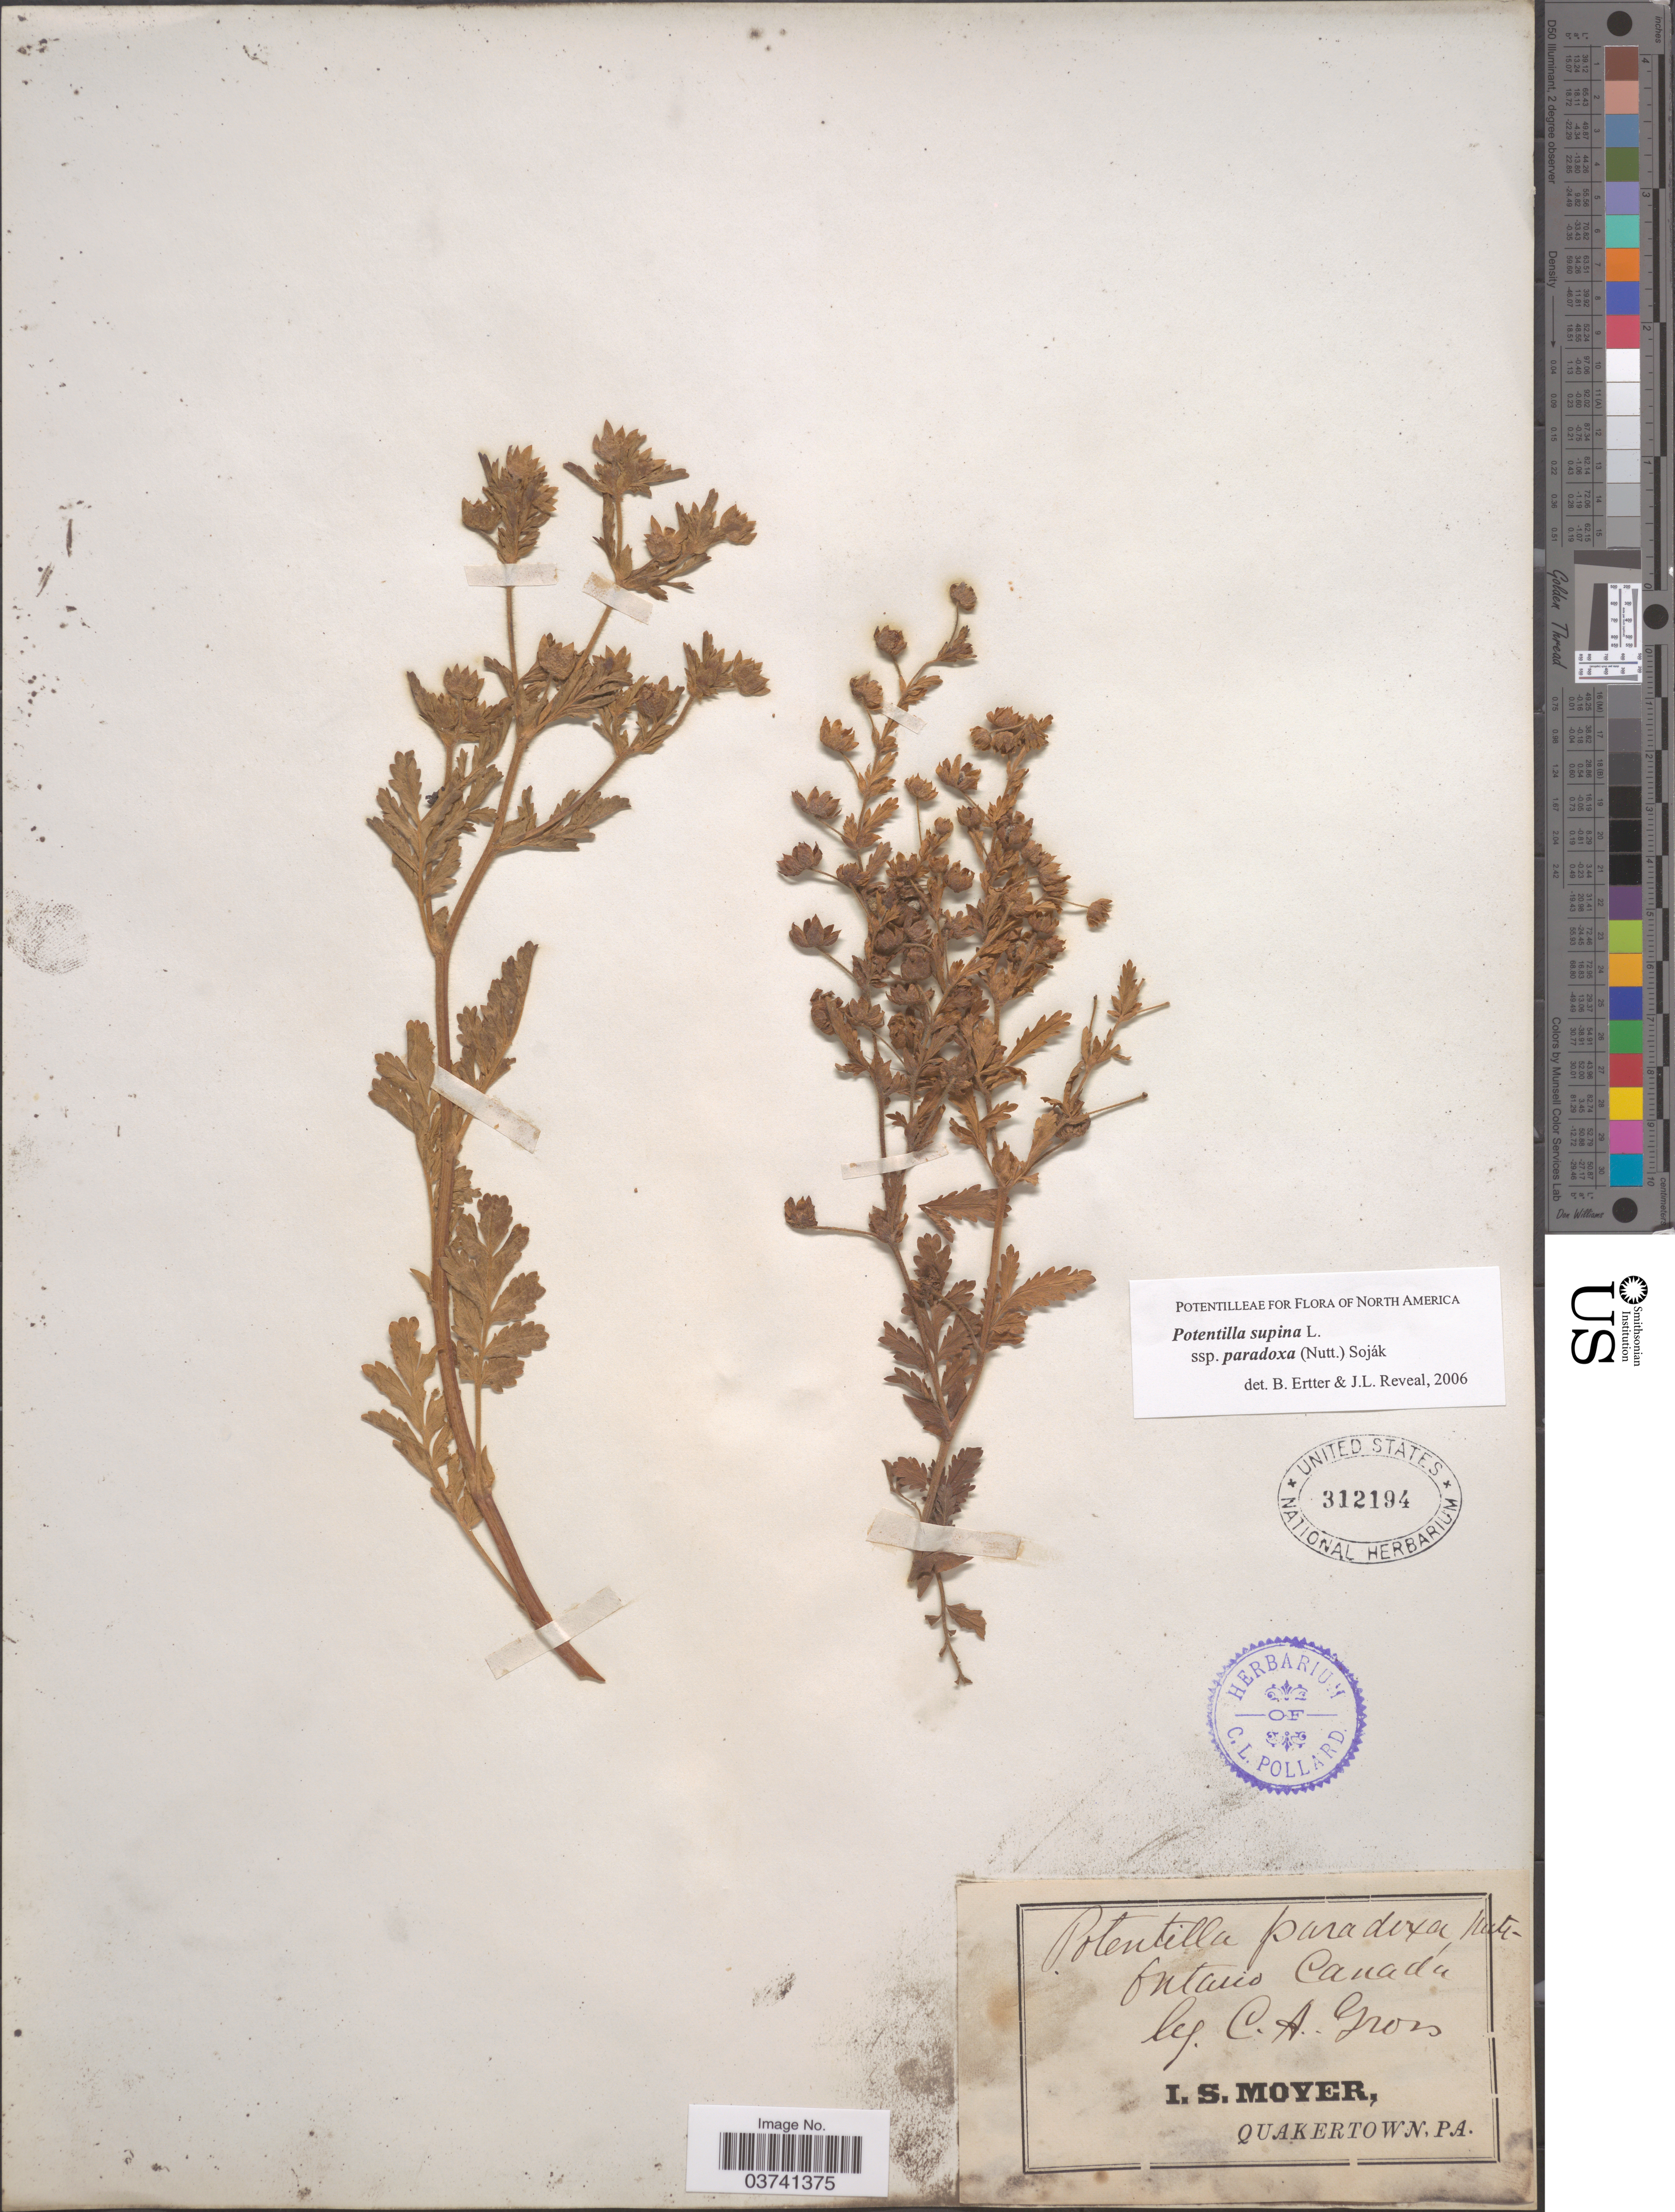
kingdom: Plantae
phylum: Tracheophyta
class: Magnoliopsida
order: Rosales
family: Rosaceae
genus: Potentilla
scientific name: Potentilla supina subsp. paradoxa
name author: (Nutt.) Soják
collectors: C. A. Gross & I. S. Moyer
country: Canada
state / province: Ontario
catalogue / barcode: US 312194